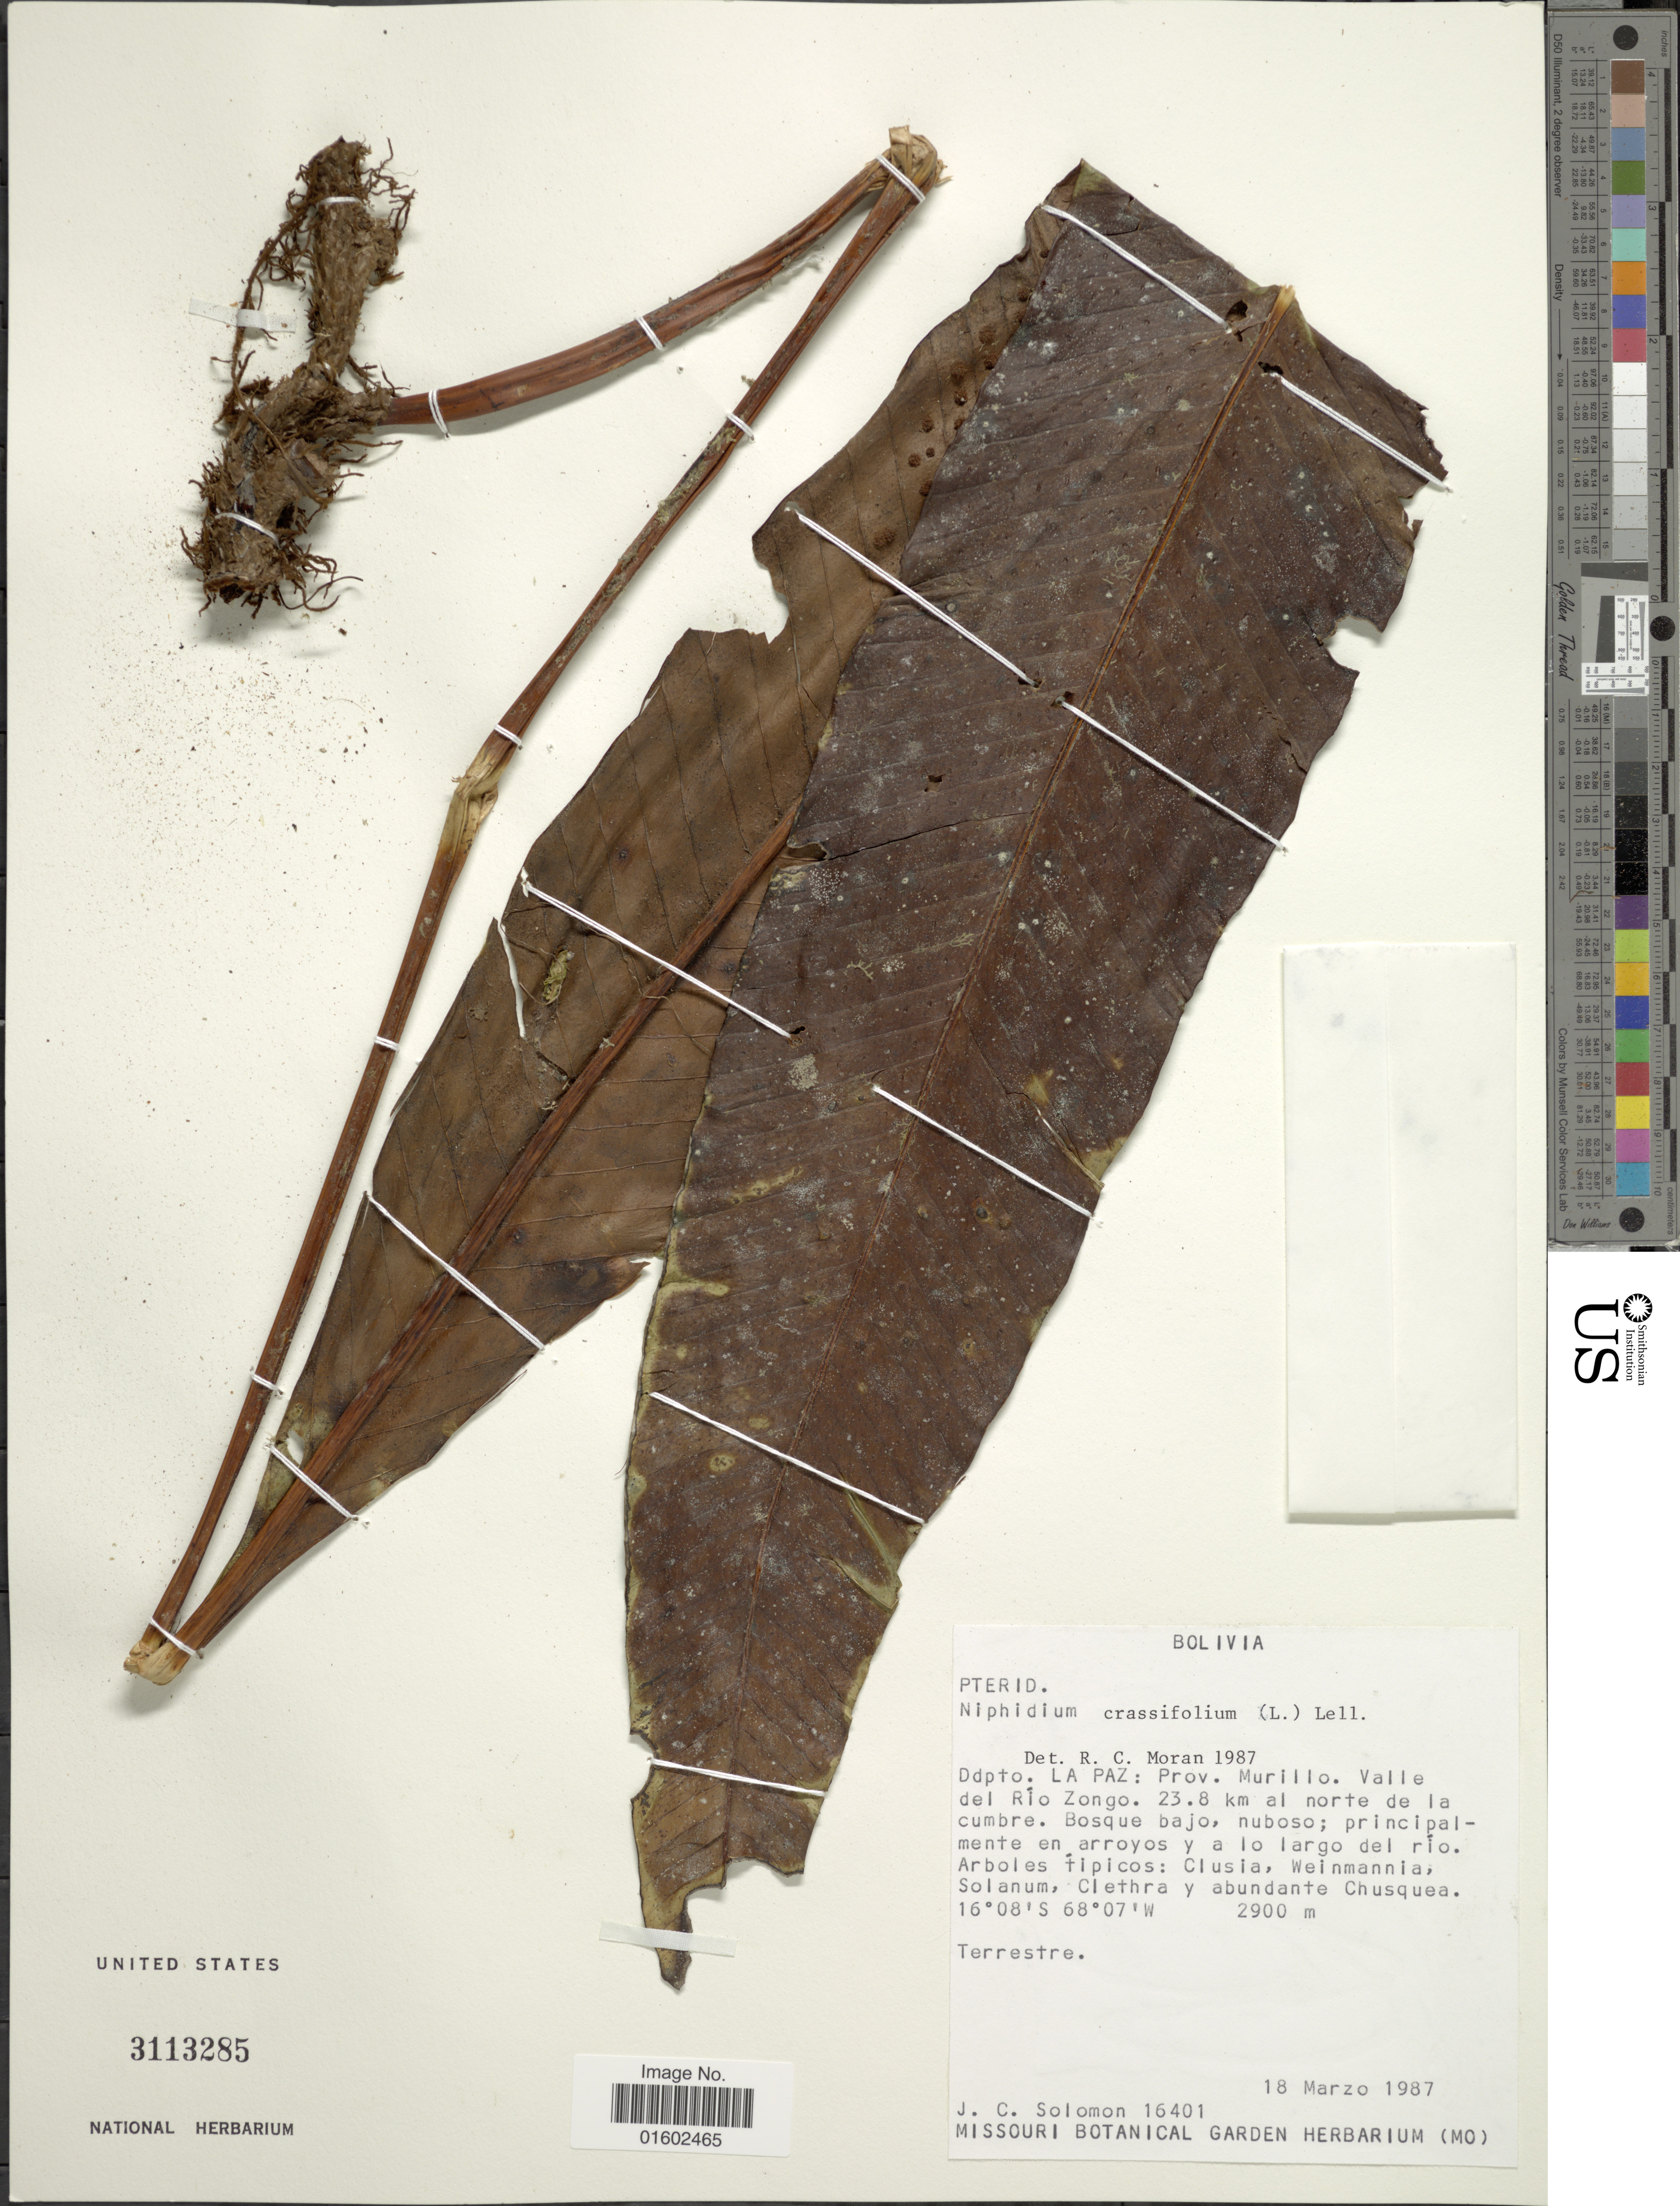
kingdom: Plantae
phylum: Tracheophyta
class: Polypodiopsida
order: Polypodiales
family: Polypodiaceae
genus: Niphidium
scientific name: Niphidium crassifolium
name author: (L.) Lellinger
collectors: J. C. Solomon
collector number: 16401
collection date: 1987-02-18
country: Bolivia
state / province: La Paz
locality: Dpto. La Paz: Prov. Murillo, Valle del Rio Zongo, 23.8 km al norte de la cumbre, Bosque bajo, nuboso; principalmente en arroyos y a lo largo del rio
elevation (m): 2900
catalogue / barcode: US 3113285